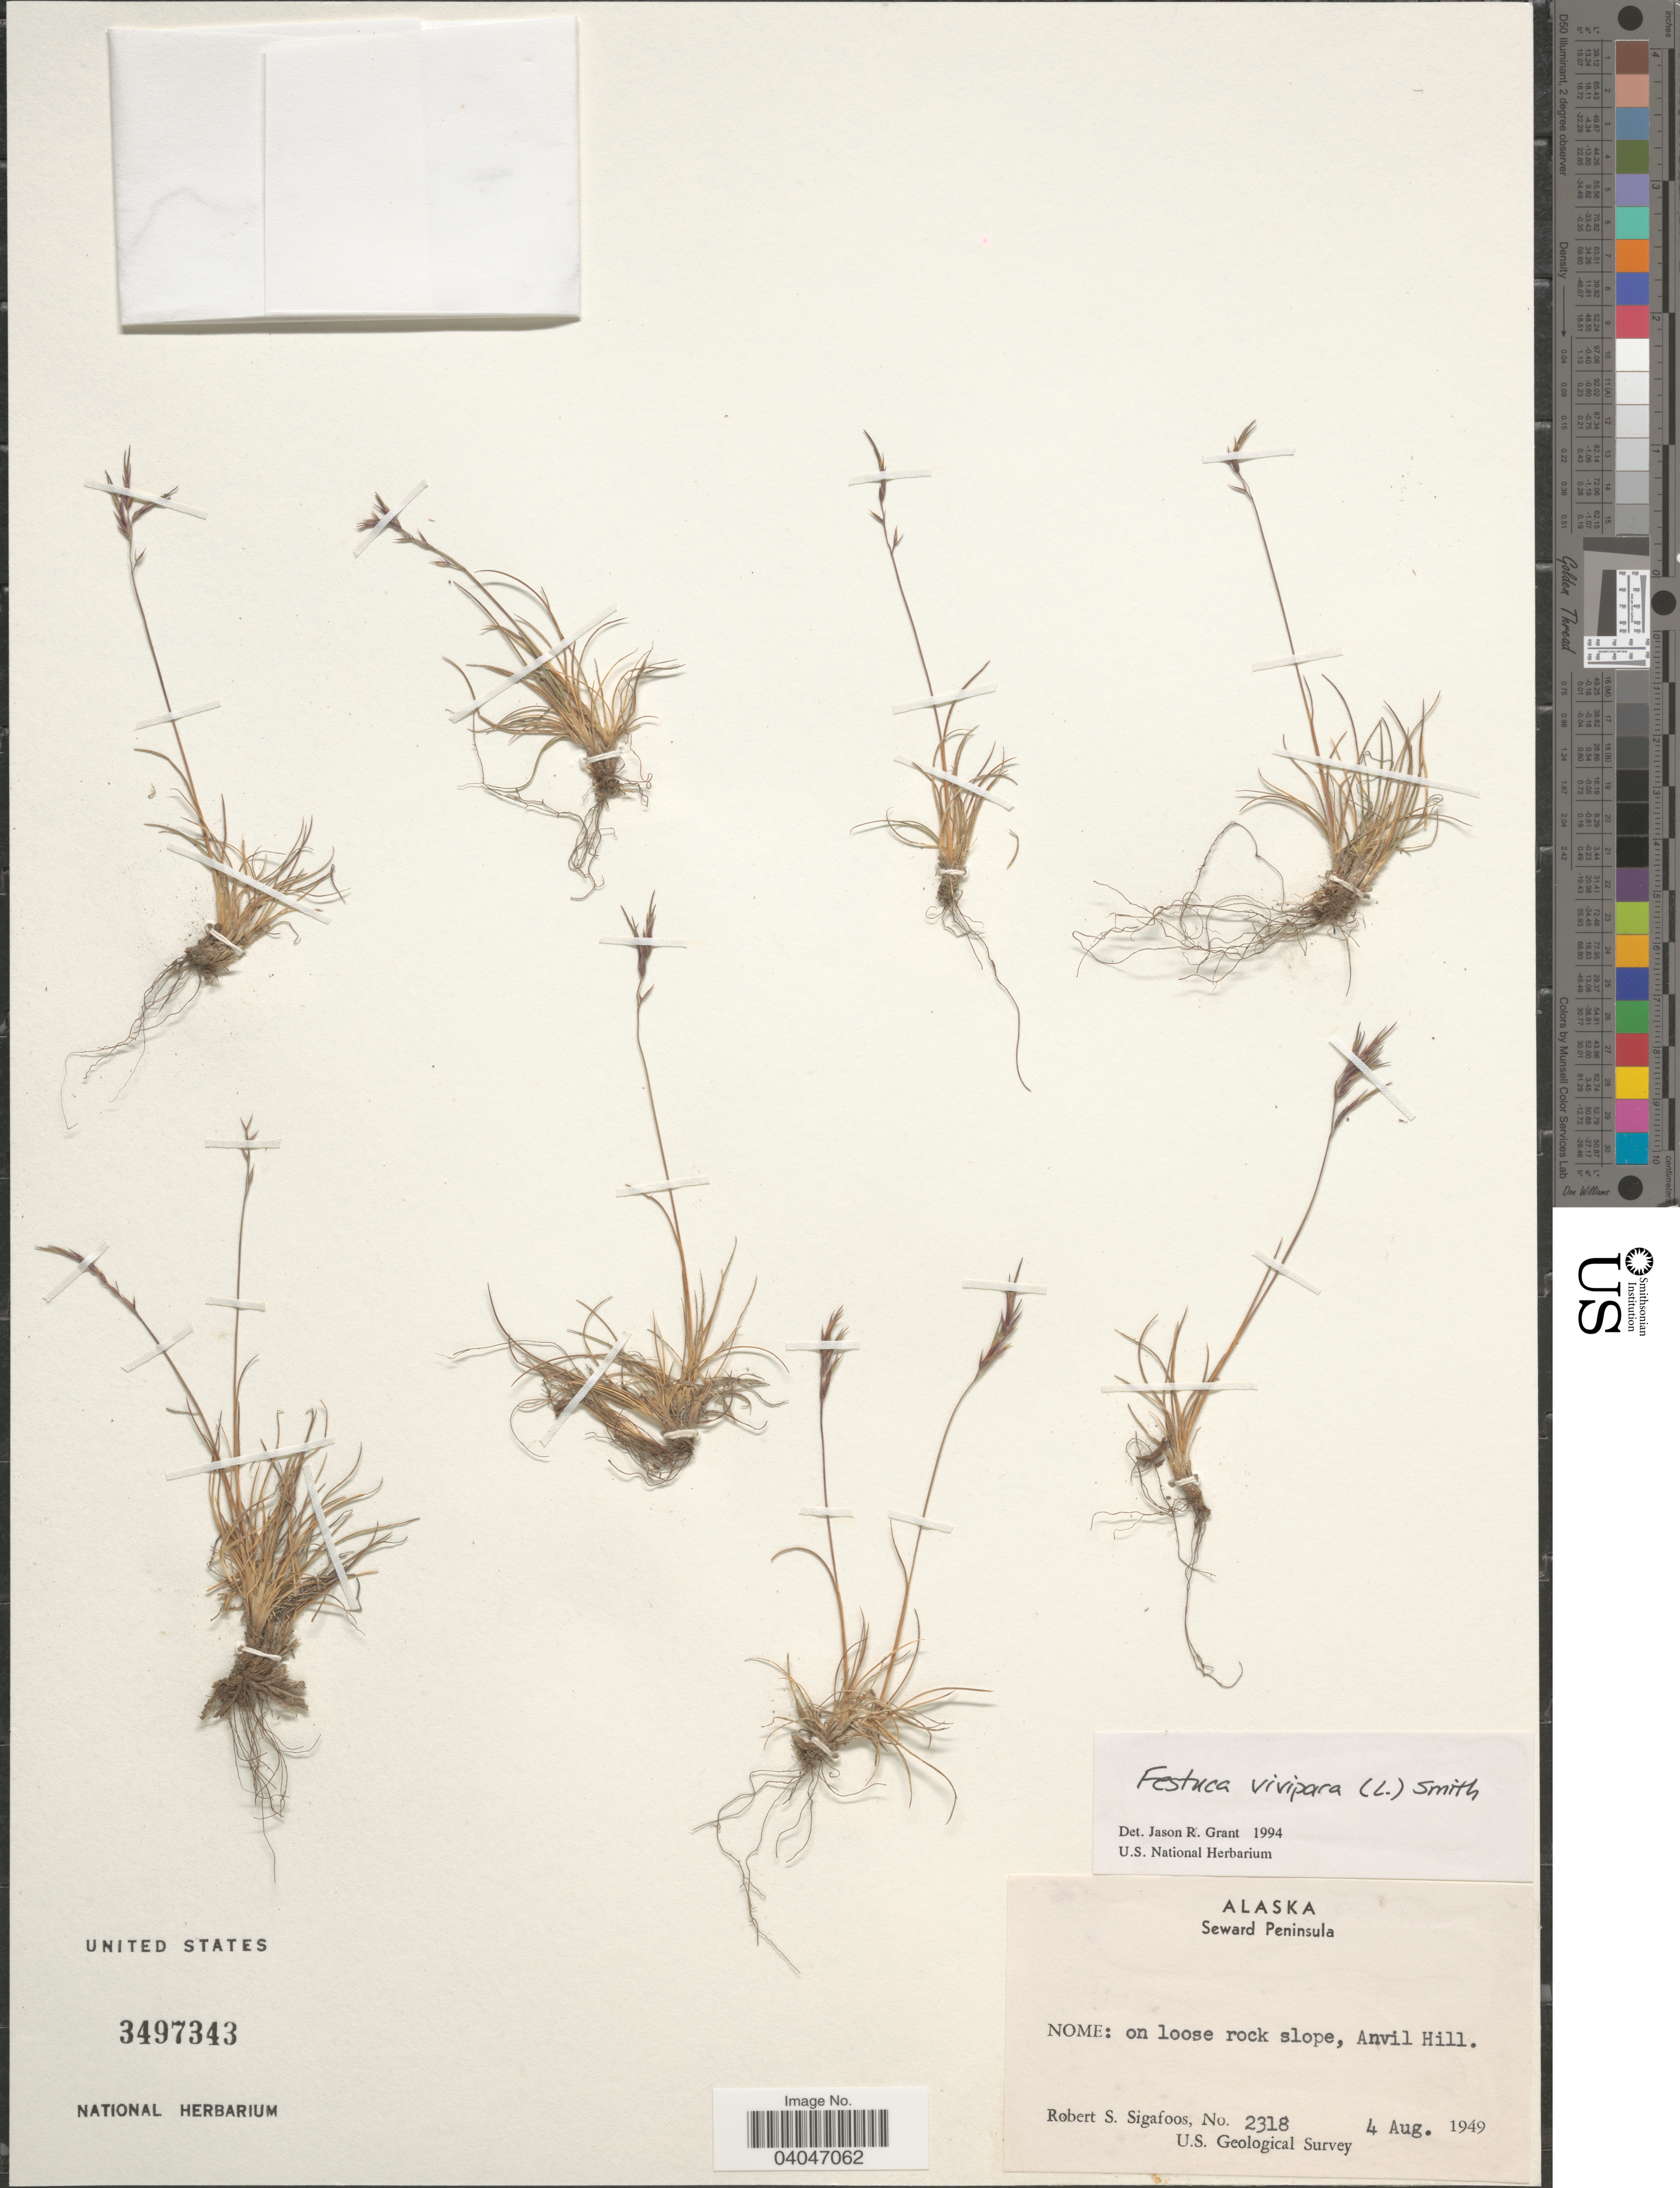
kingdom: Plantae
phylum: Tracheophyta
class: Liliopsida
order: Poales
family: Poaceae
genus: Festuca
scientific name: Festuca vivipara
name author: (L.) Sm.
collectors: R. Sigafoos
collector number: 2318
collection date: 1949-08-04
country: United States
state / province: Alaska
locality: Seward Peninsula. Nome: on loose rock slope, Anvil Hill.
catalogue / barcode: US 3497343